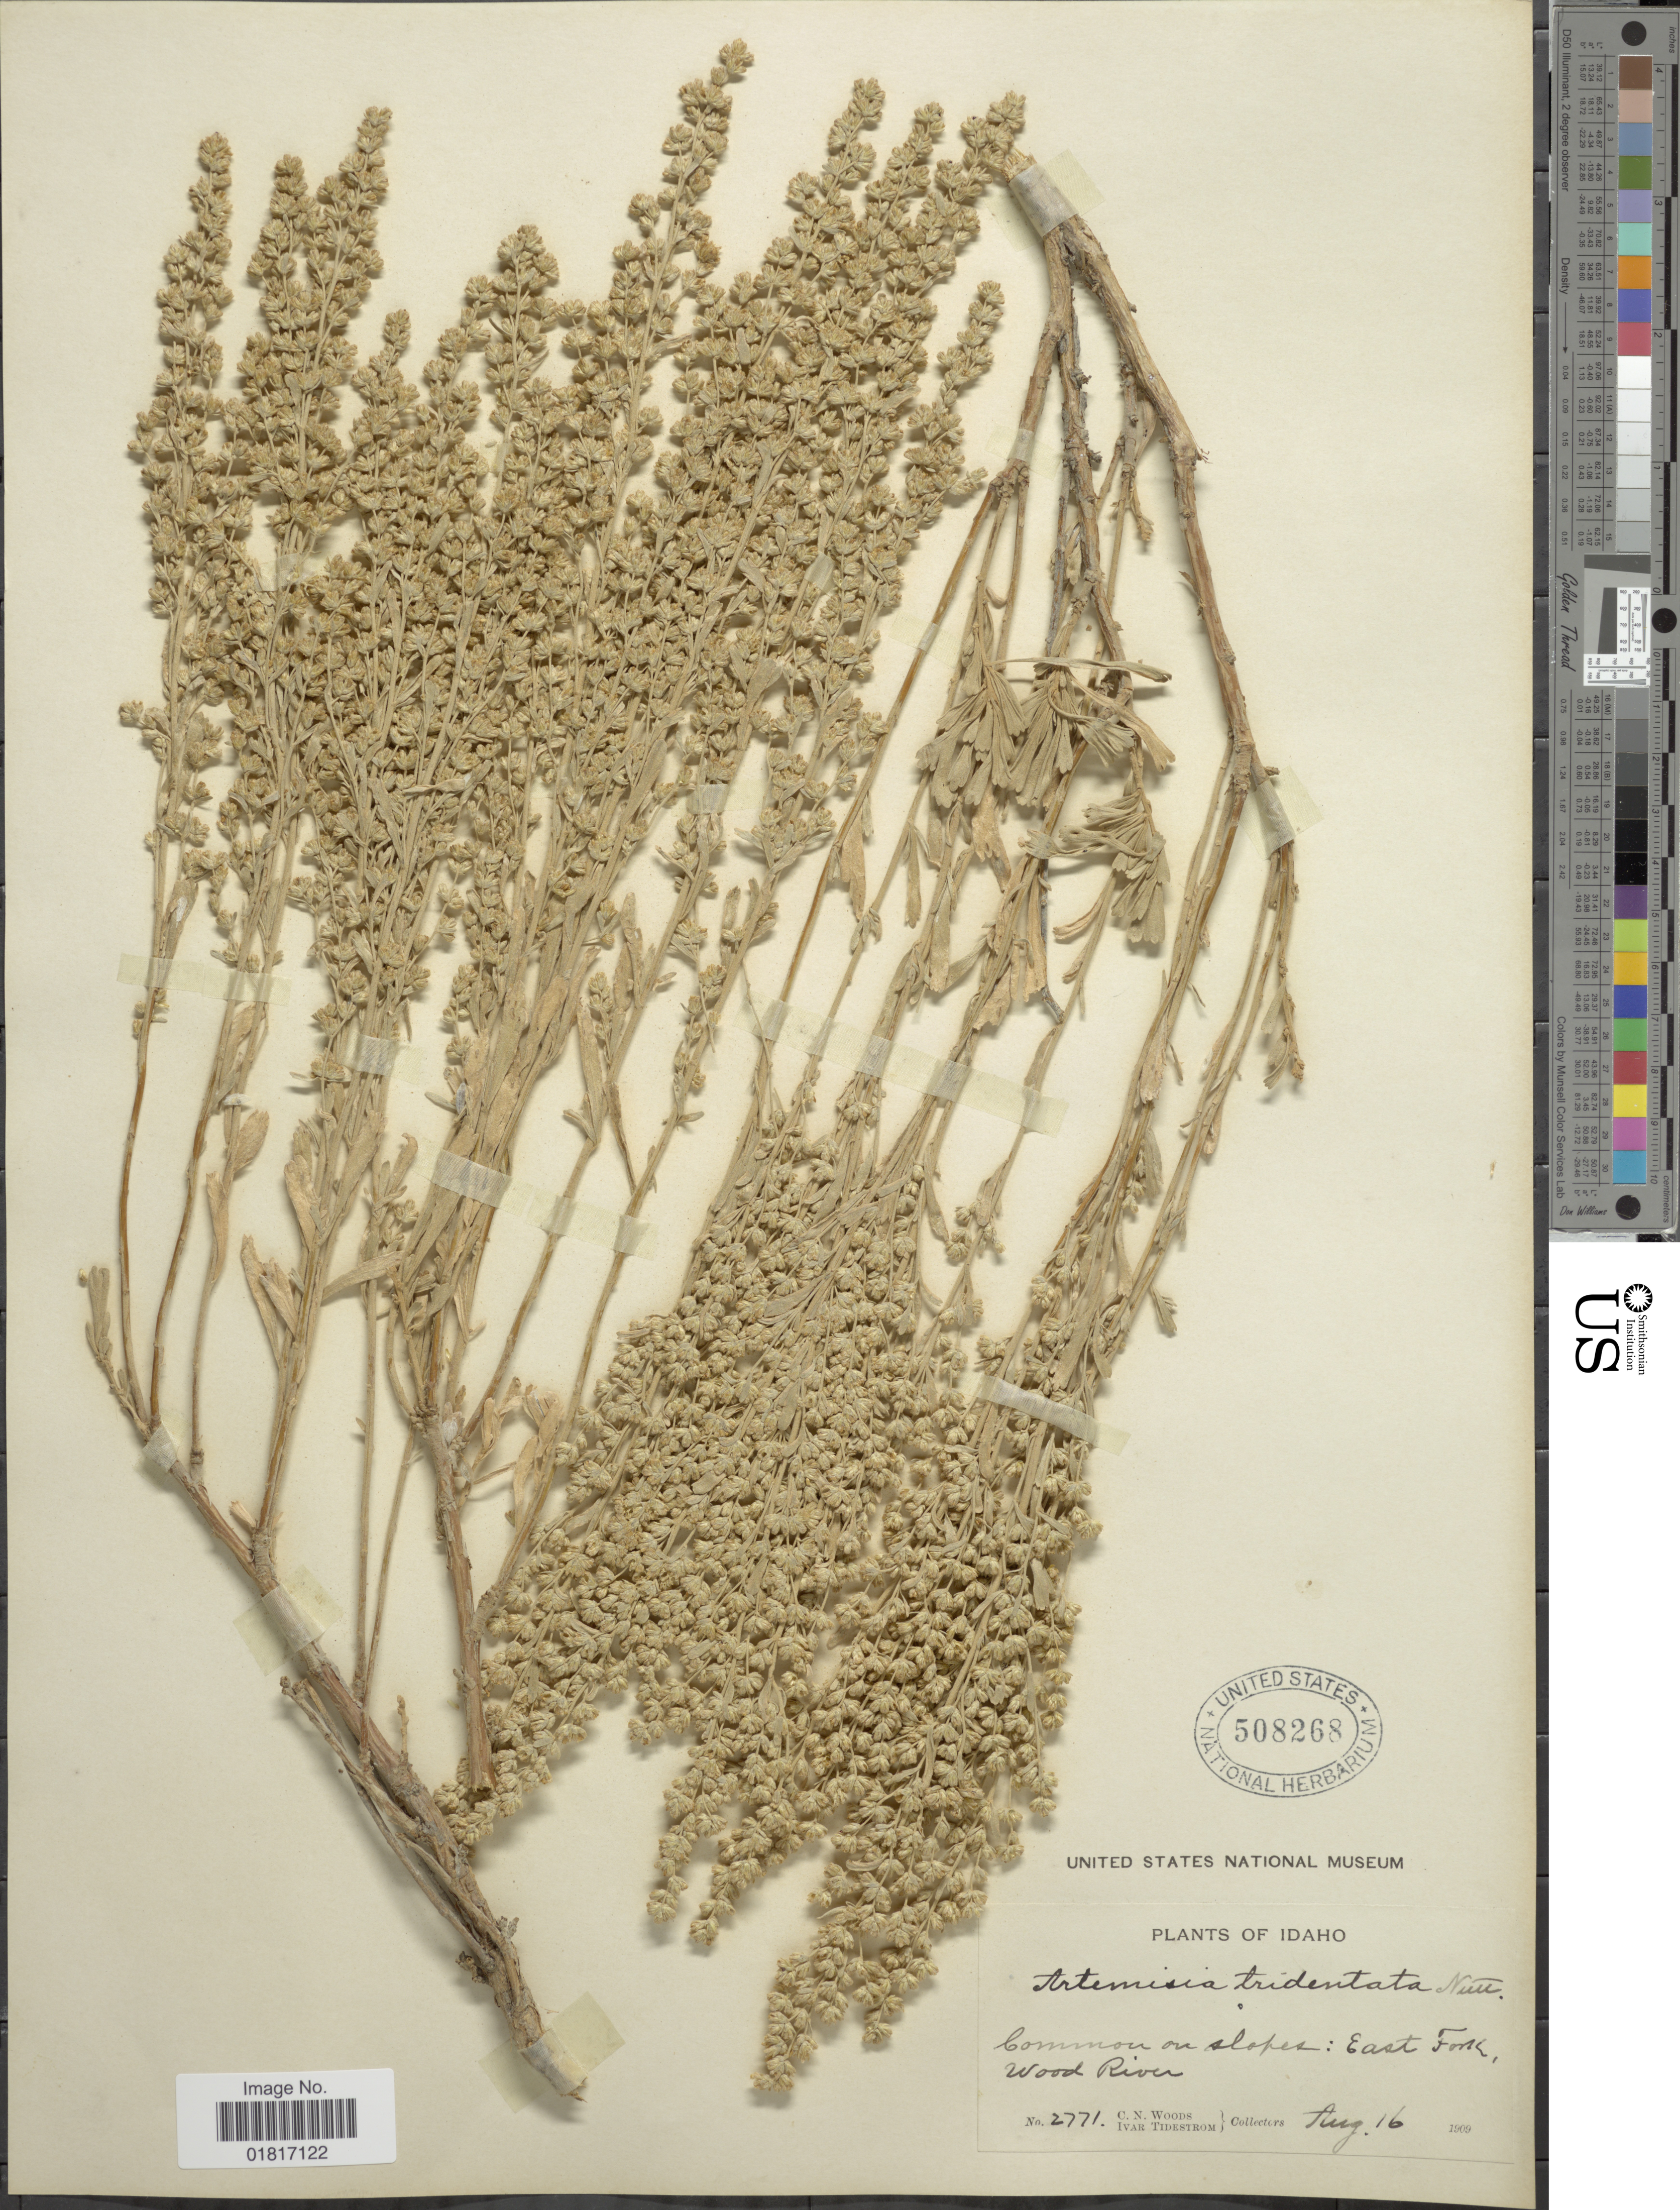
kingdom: Plantae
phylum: Tracheophyta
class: Magnoliopsida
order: Asterales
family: Asteraceae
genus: Artemisia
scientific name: Artemisia tridentata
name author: Nutt.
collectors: C. Woods & I. F. Tidestrom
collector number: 2771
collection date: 1909-08-16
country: United States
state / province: Idaho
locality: Common on slope: East Fork, Wood River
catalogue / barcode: US 508268